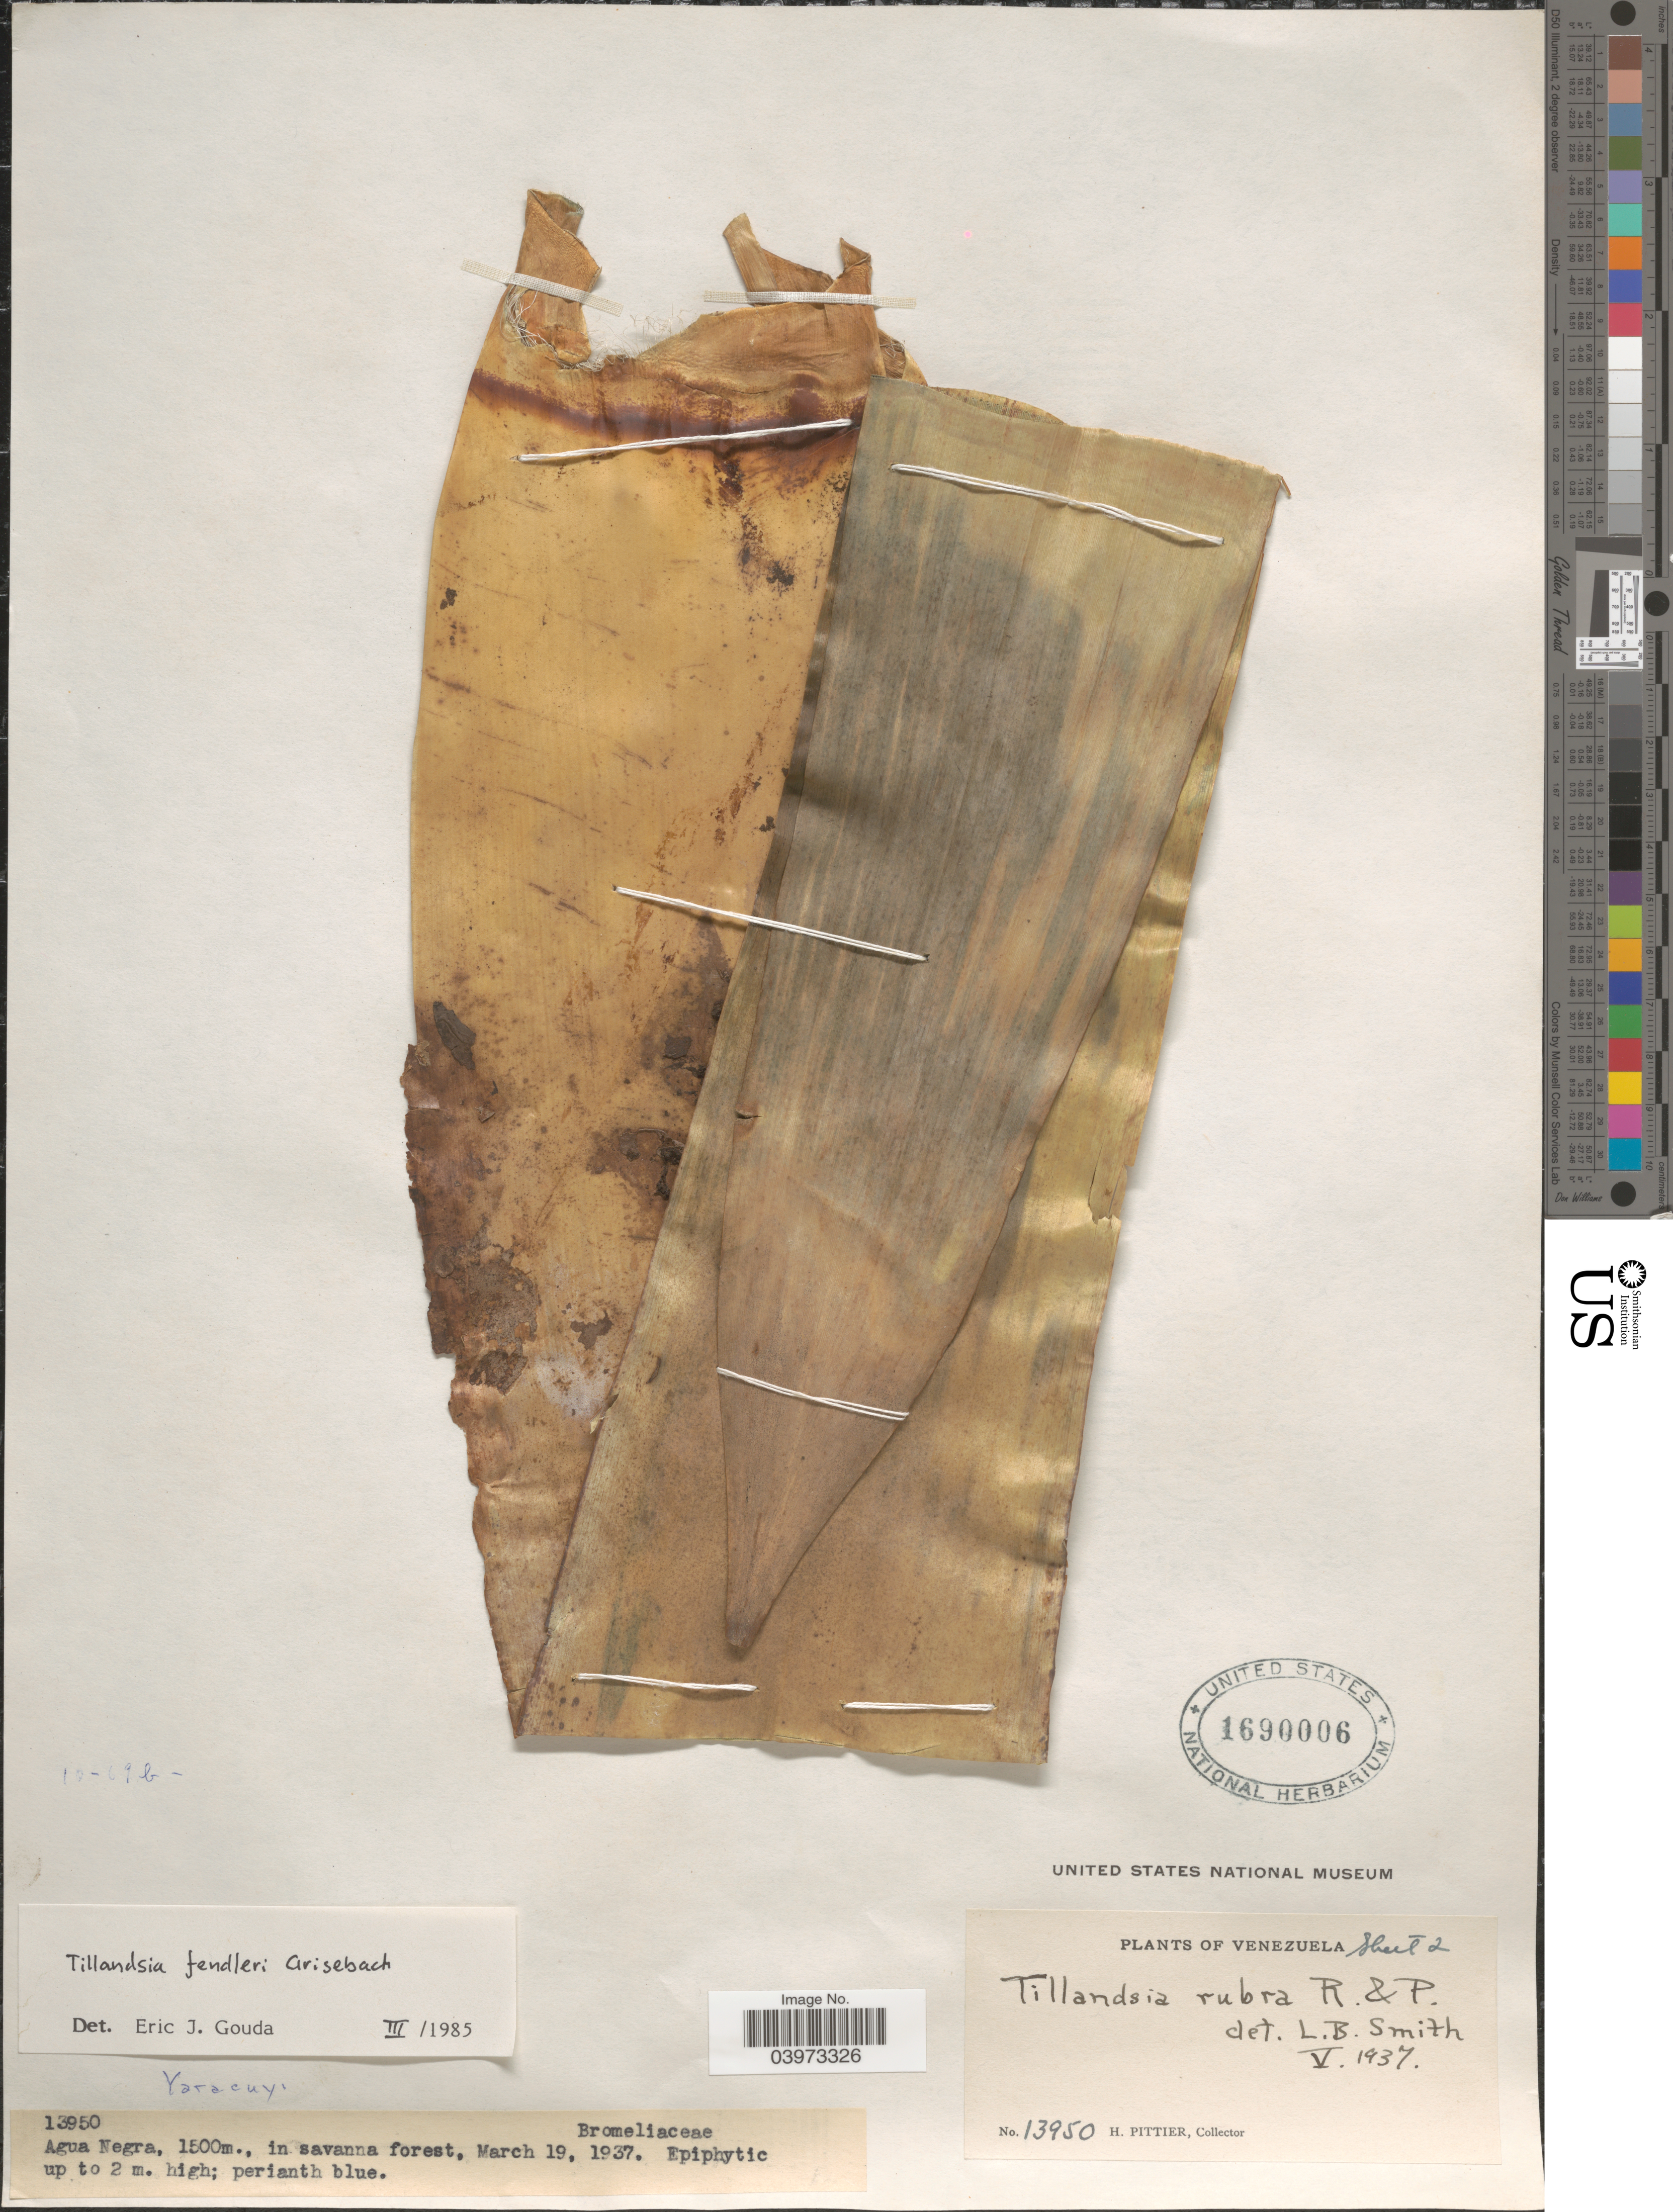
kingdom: Plantae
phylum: Tracheophyta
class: Liliopsida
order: Poales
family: Bromeliaceae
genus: Tillandsia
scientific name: Tillandsia fendleri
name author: Griseb.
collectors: H. F. Pittier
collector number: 13950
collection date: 1937-03-19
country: Venezuela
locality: Agua Negra.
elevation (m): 1500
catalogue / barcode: US 1690006